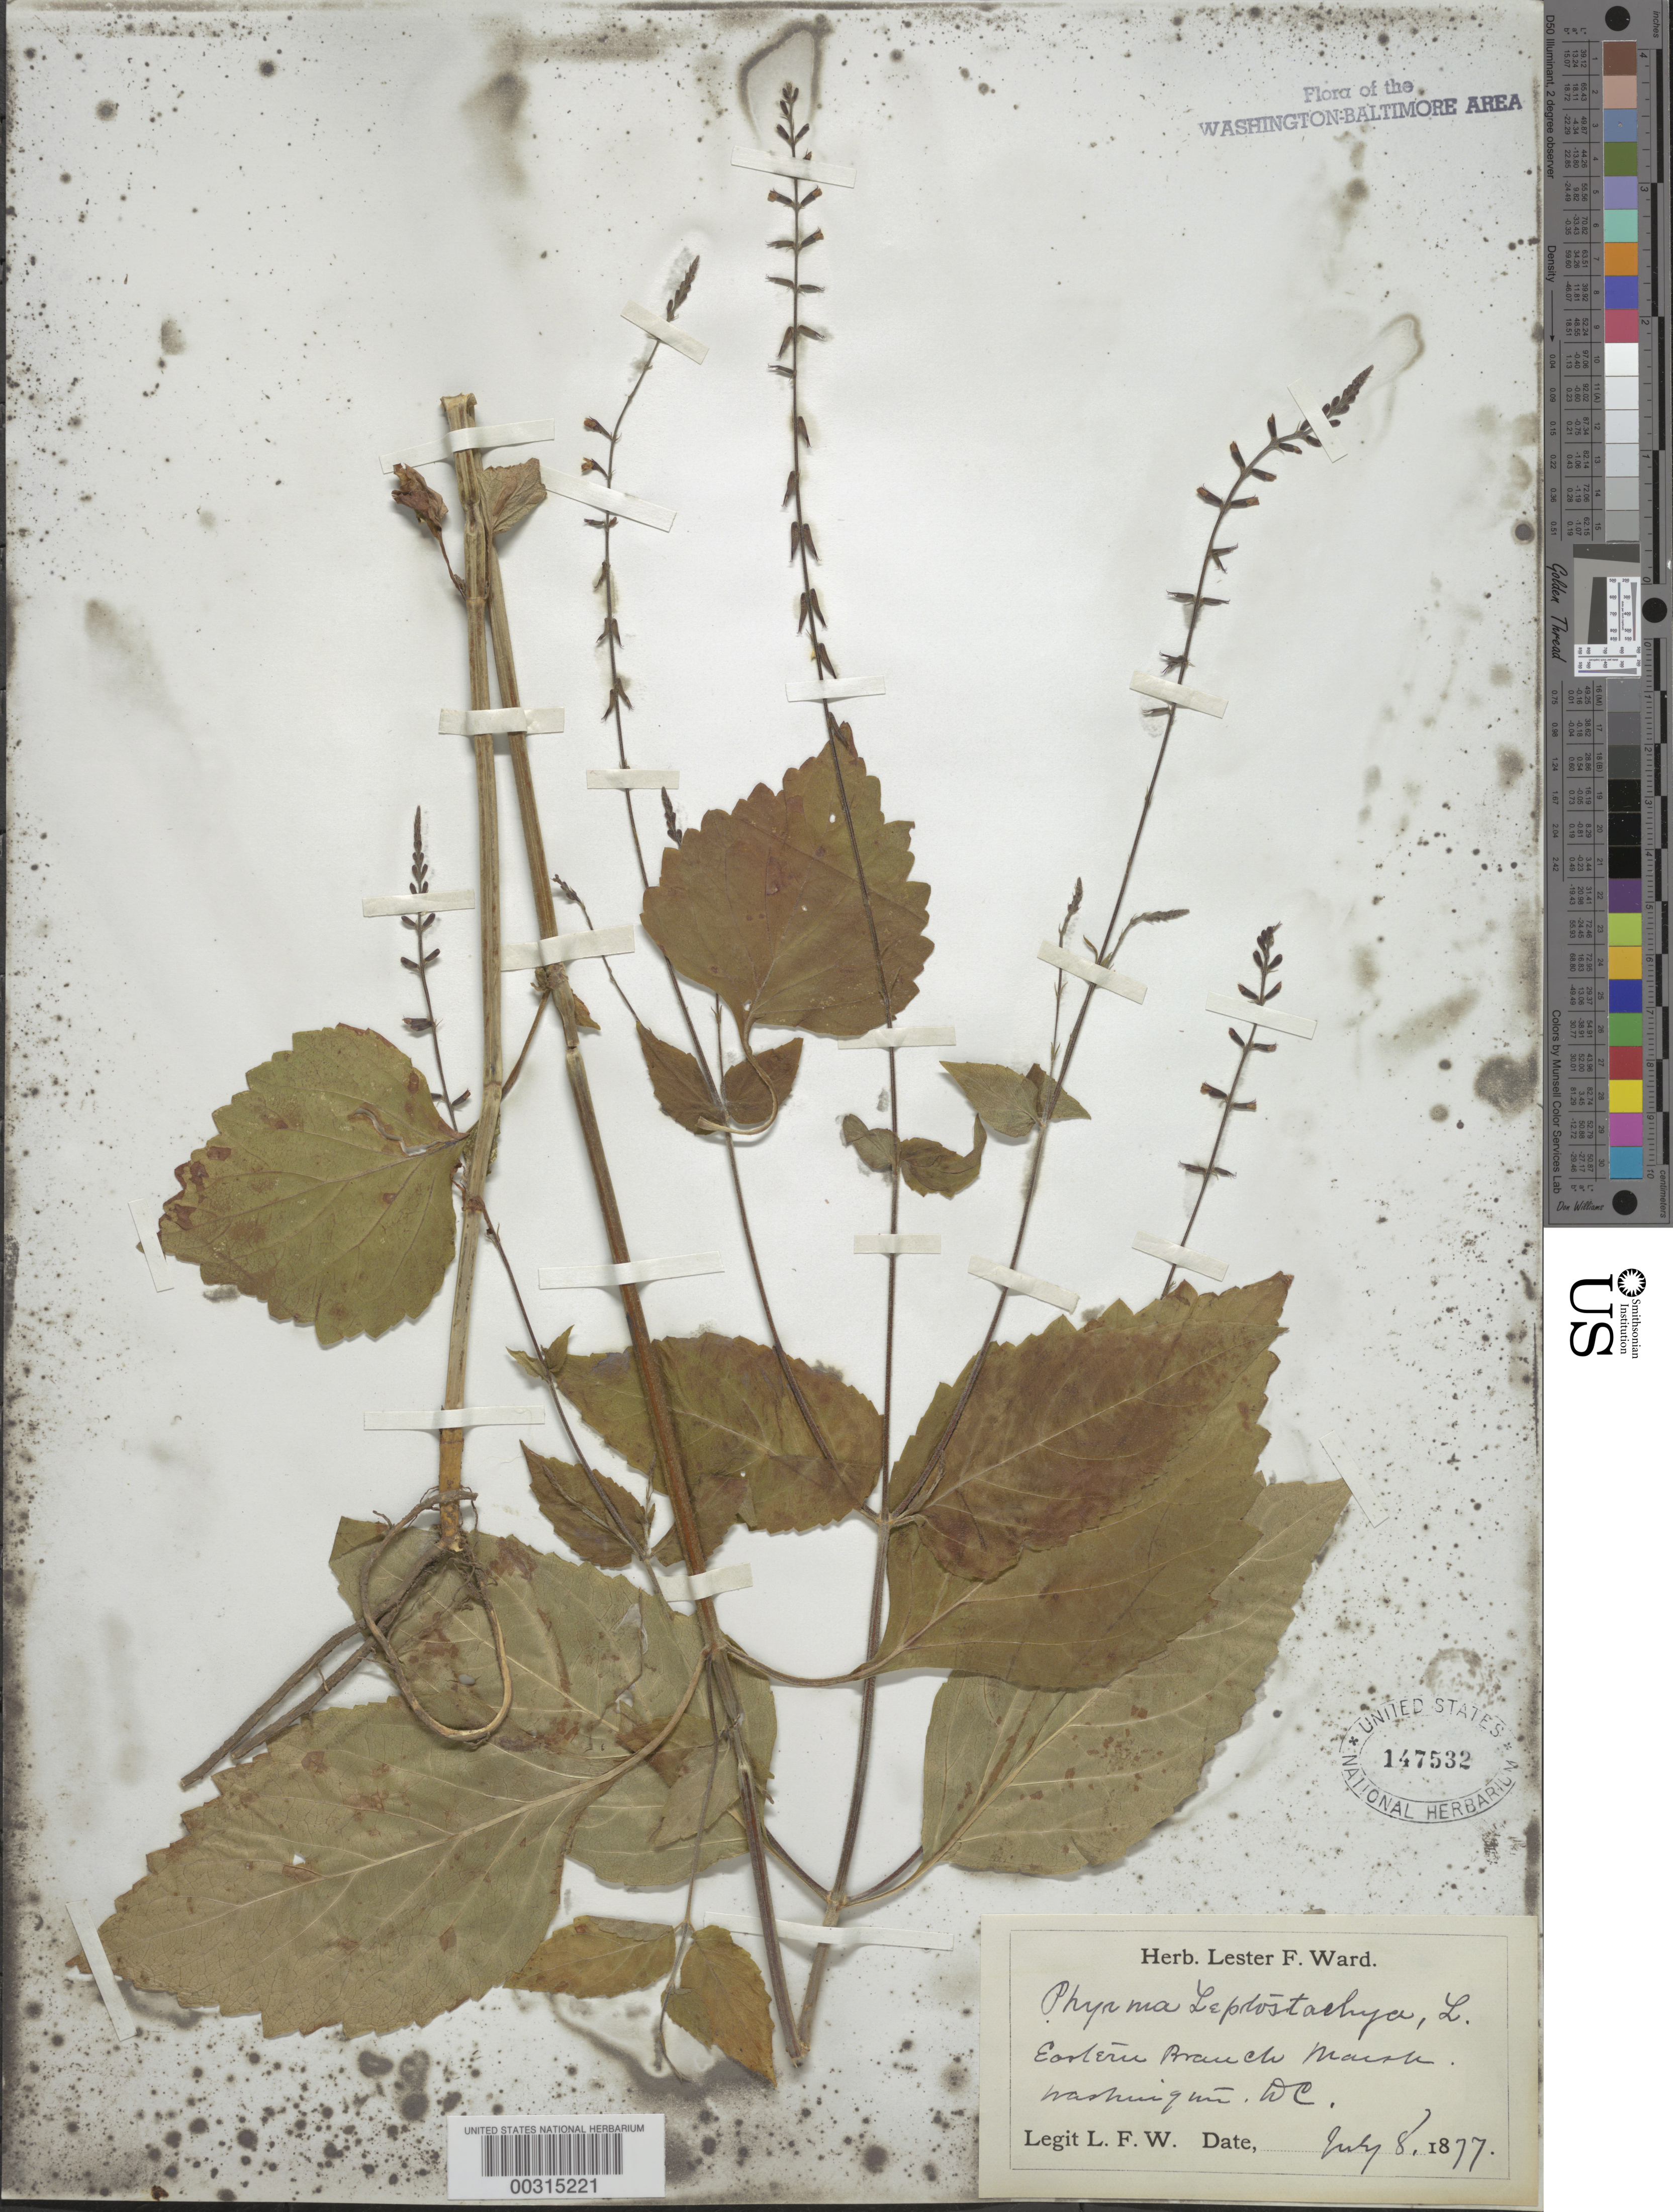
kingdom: Plantae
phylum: Tracheophyta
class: Magnoliopsida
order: Lamiales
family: Phrymaceae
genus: Phryma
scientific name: Phryma leptostachya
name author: L.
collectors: L. F. Ward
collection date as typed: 08 Aug 1877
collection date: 1877-08-08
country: United States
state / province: District of Columbia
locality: Eastern Branch Marsh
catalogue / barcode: US 147532